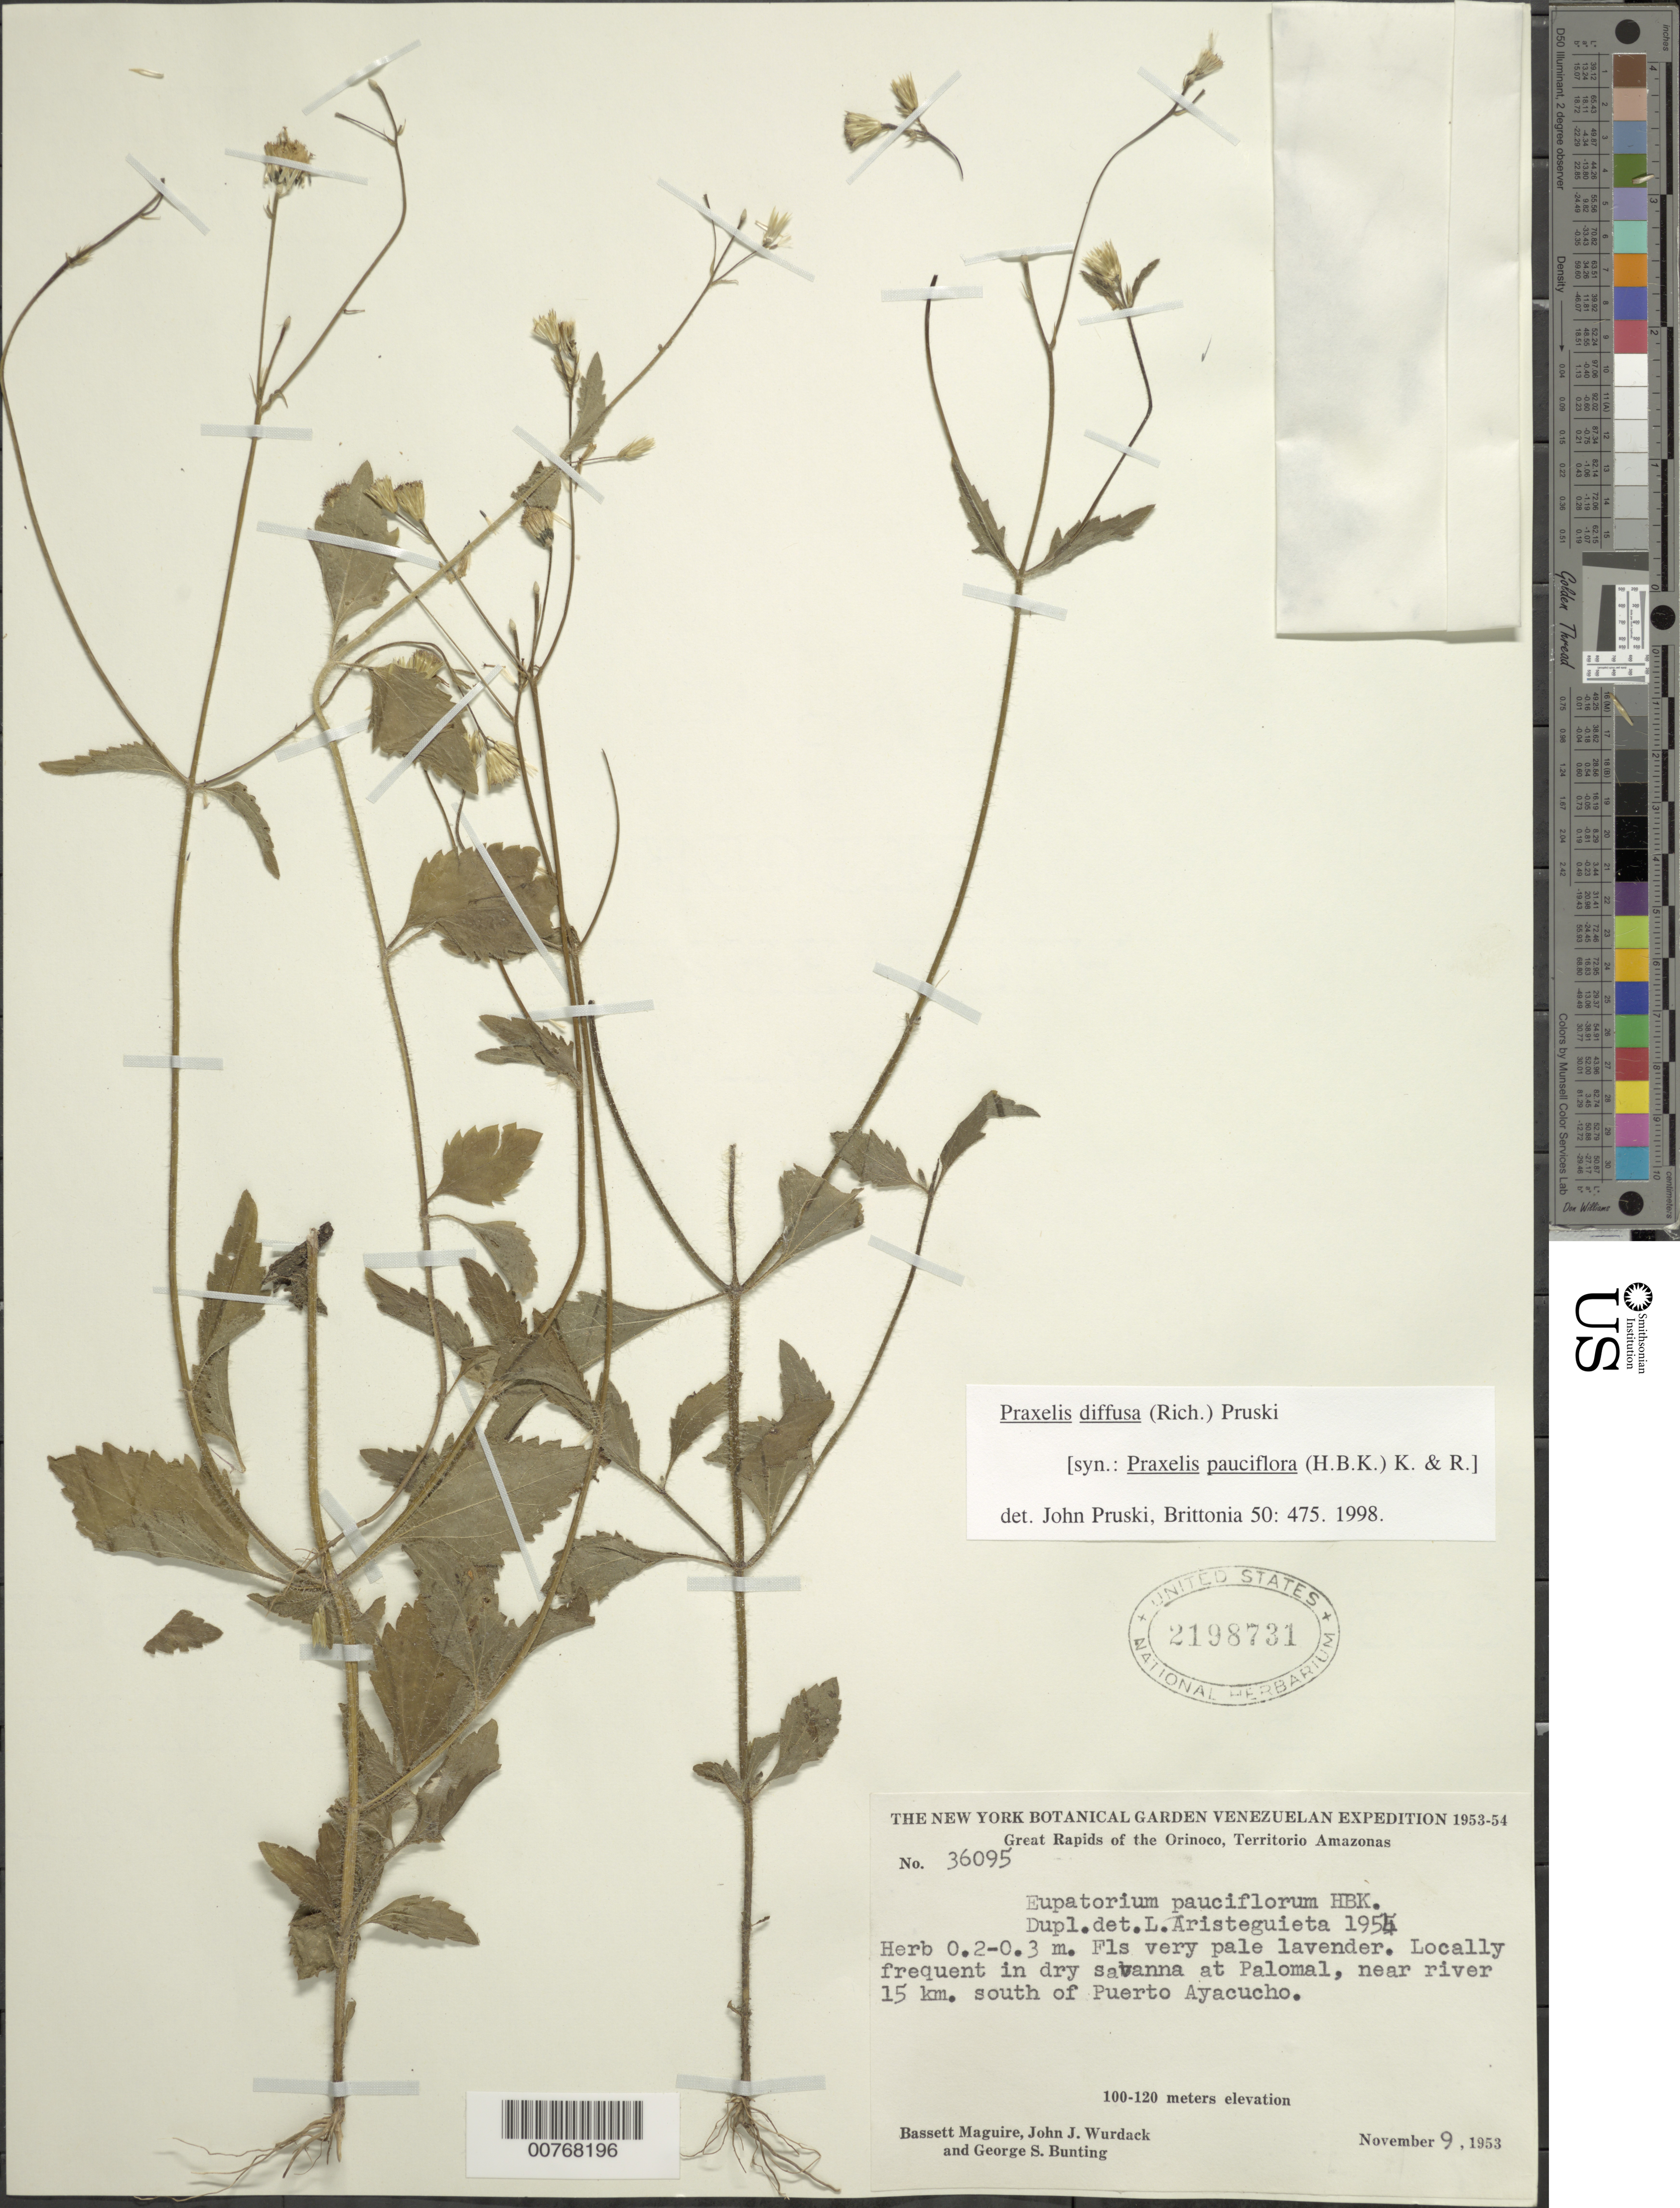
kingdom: Plantae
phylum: Tracheophyta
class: Magnoliopsida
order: Asterales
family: Asteraceae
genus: Praxelis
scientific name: Praxelis diffusa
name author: (Rich.) Pruski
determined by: Aristeguieta, L.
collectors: B. Maguire, J. J. Wurdack & G. S. Bunting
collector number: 36095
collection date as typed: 9-Nov-53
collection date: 1953-11-09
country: Venezuela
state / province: Amazonas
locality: Palomal, 15 km south of Puerto Ayacucho, Orinoco River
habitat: Dry savanna near river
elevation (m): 100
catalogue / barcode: US 2198731